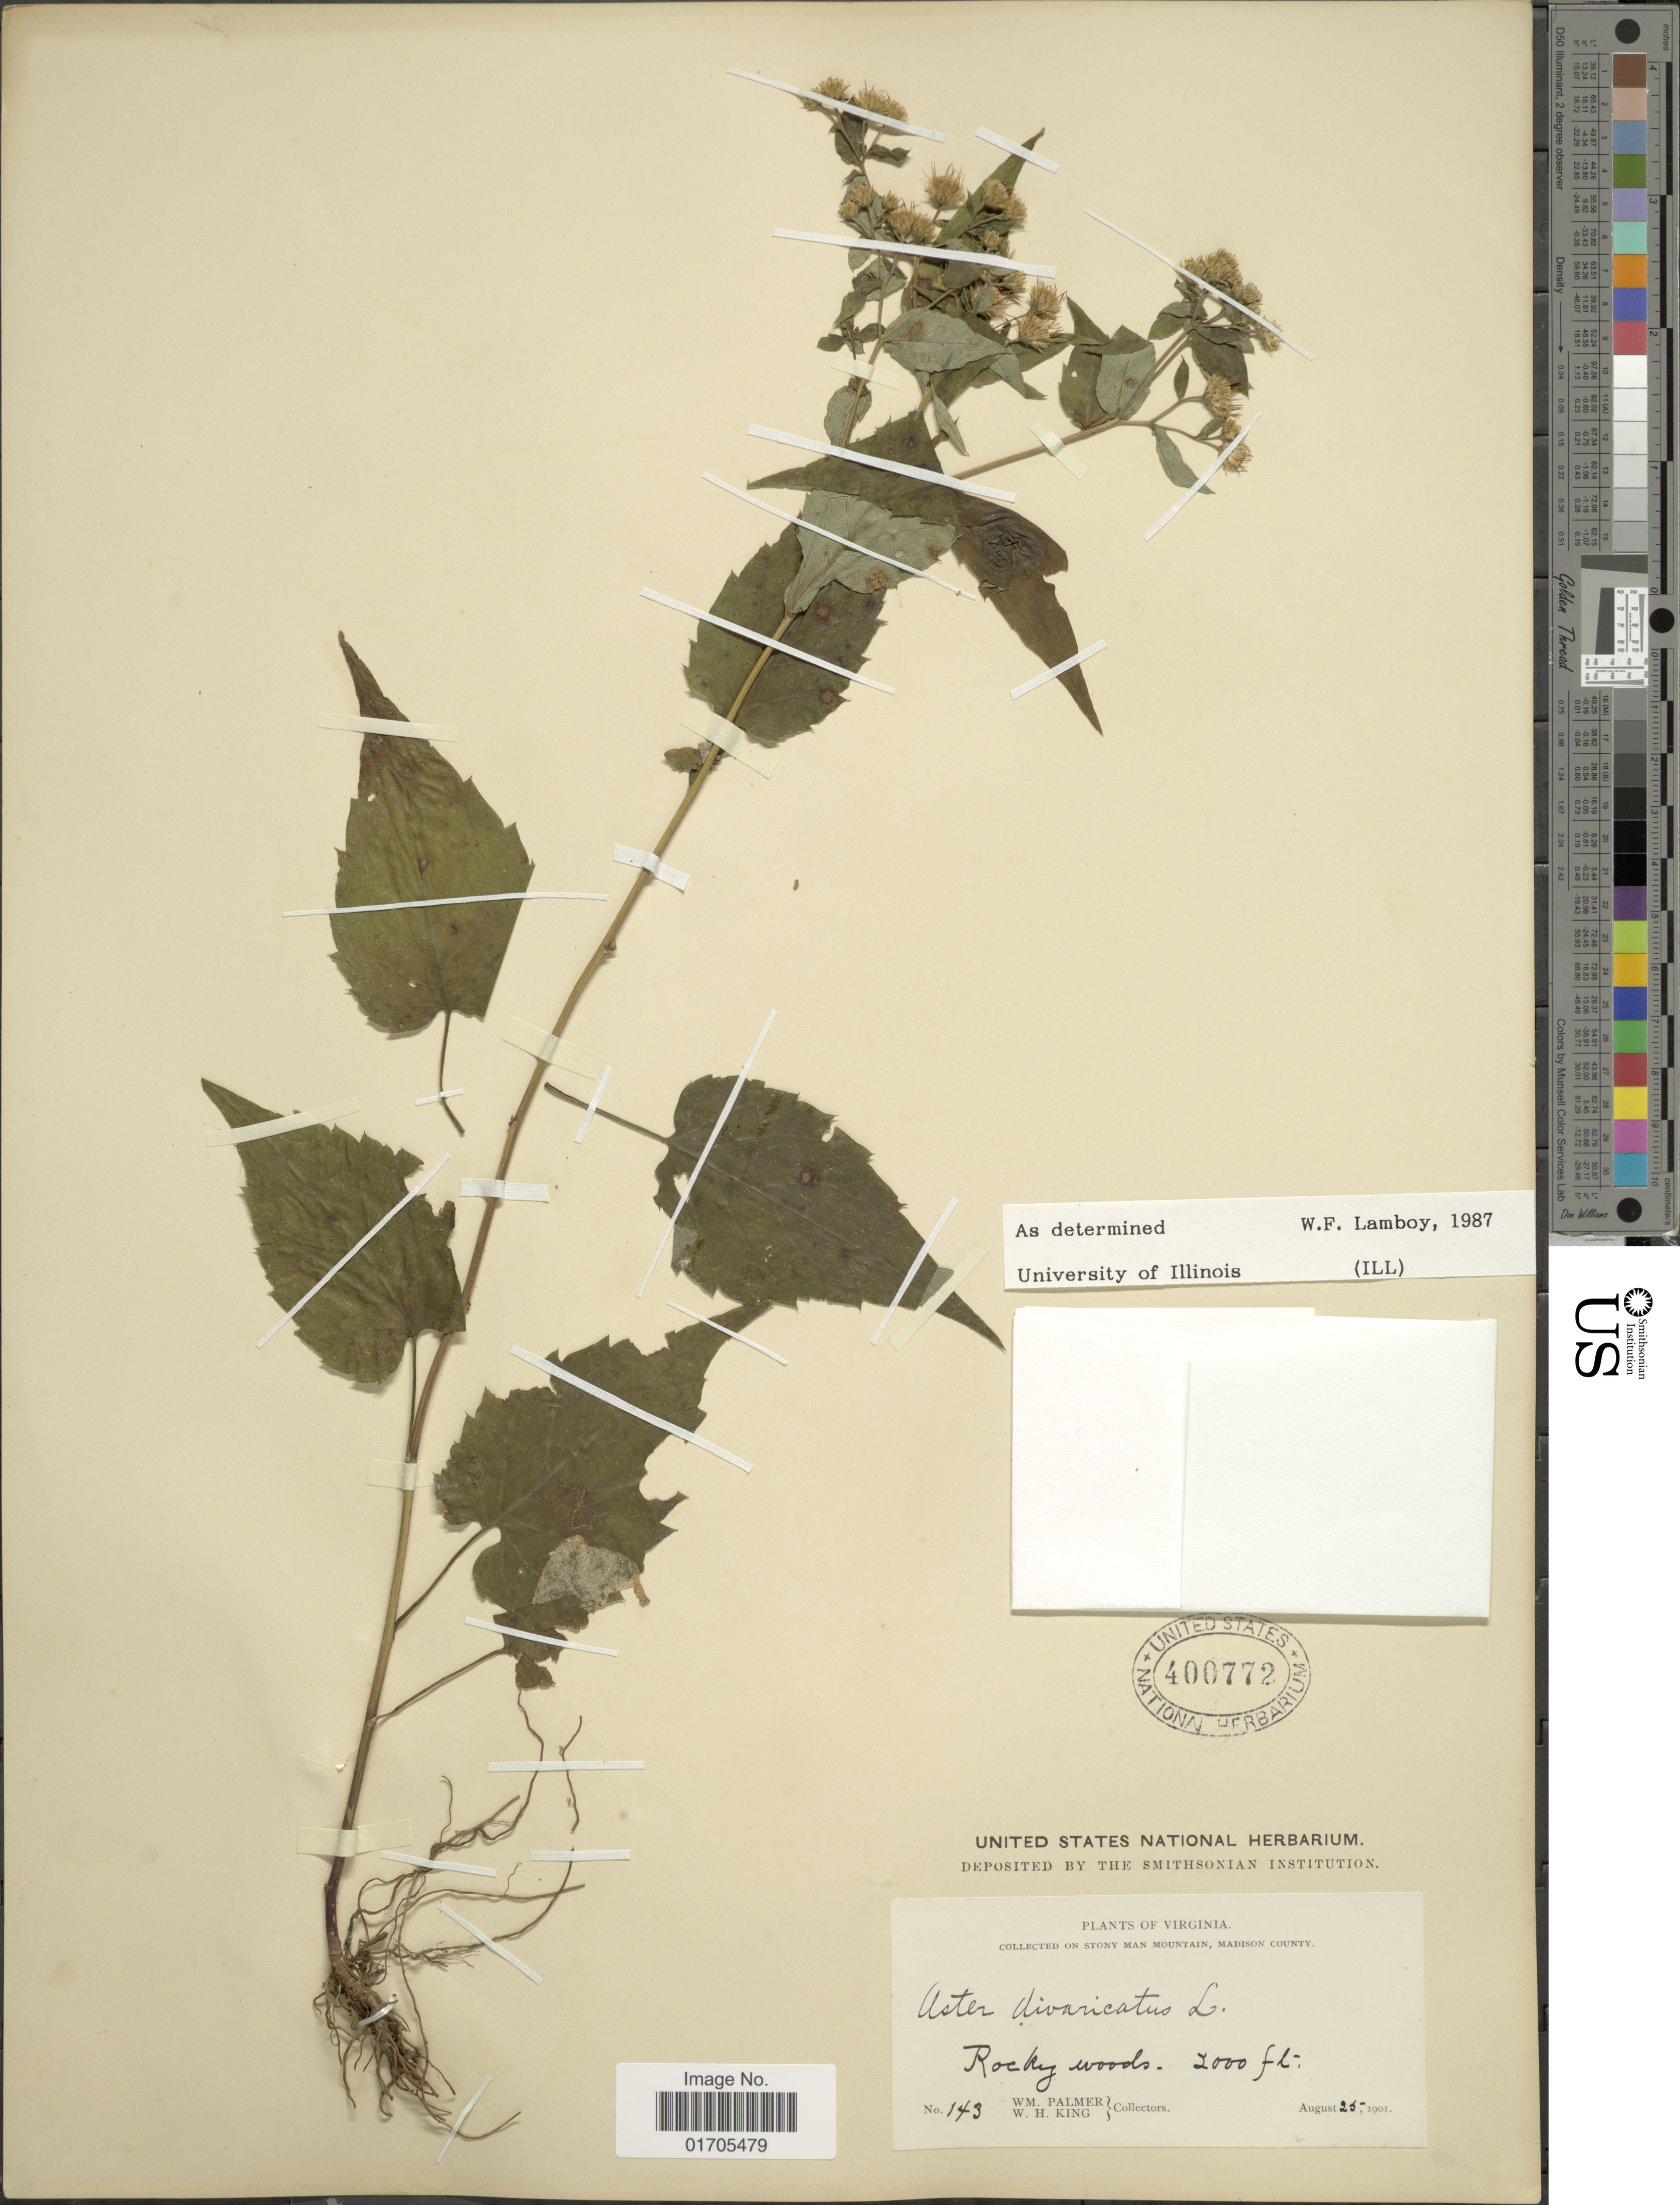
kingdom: Plantae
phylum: Tracheophyta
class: Magnoliopsida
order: Asterales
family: Asteraceae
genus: Eurybia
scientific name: Eurybia divaricata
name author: (L.) G.L. Nesom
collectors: W. Palmer & W. H. King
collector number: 143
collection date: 1901-08-25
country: United States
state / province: Virginia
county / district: Madison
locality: Virginia. On Stony Man Mountain, Madison County. Rocky woods.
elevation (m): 610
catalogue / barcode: US 400772